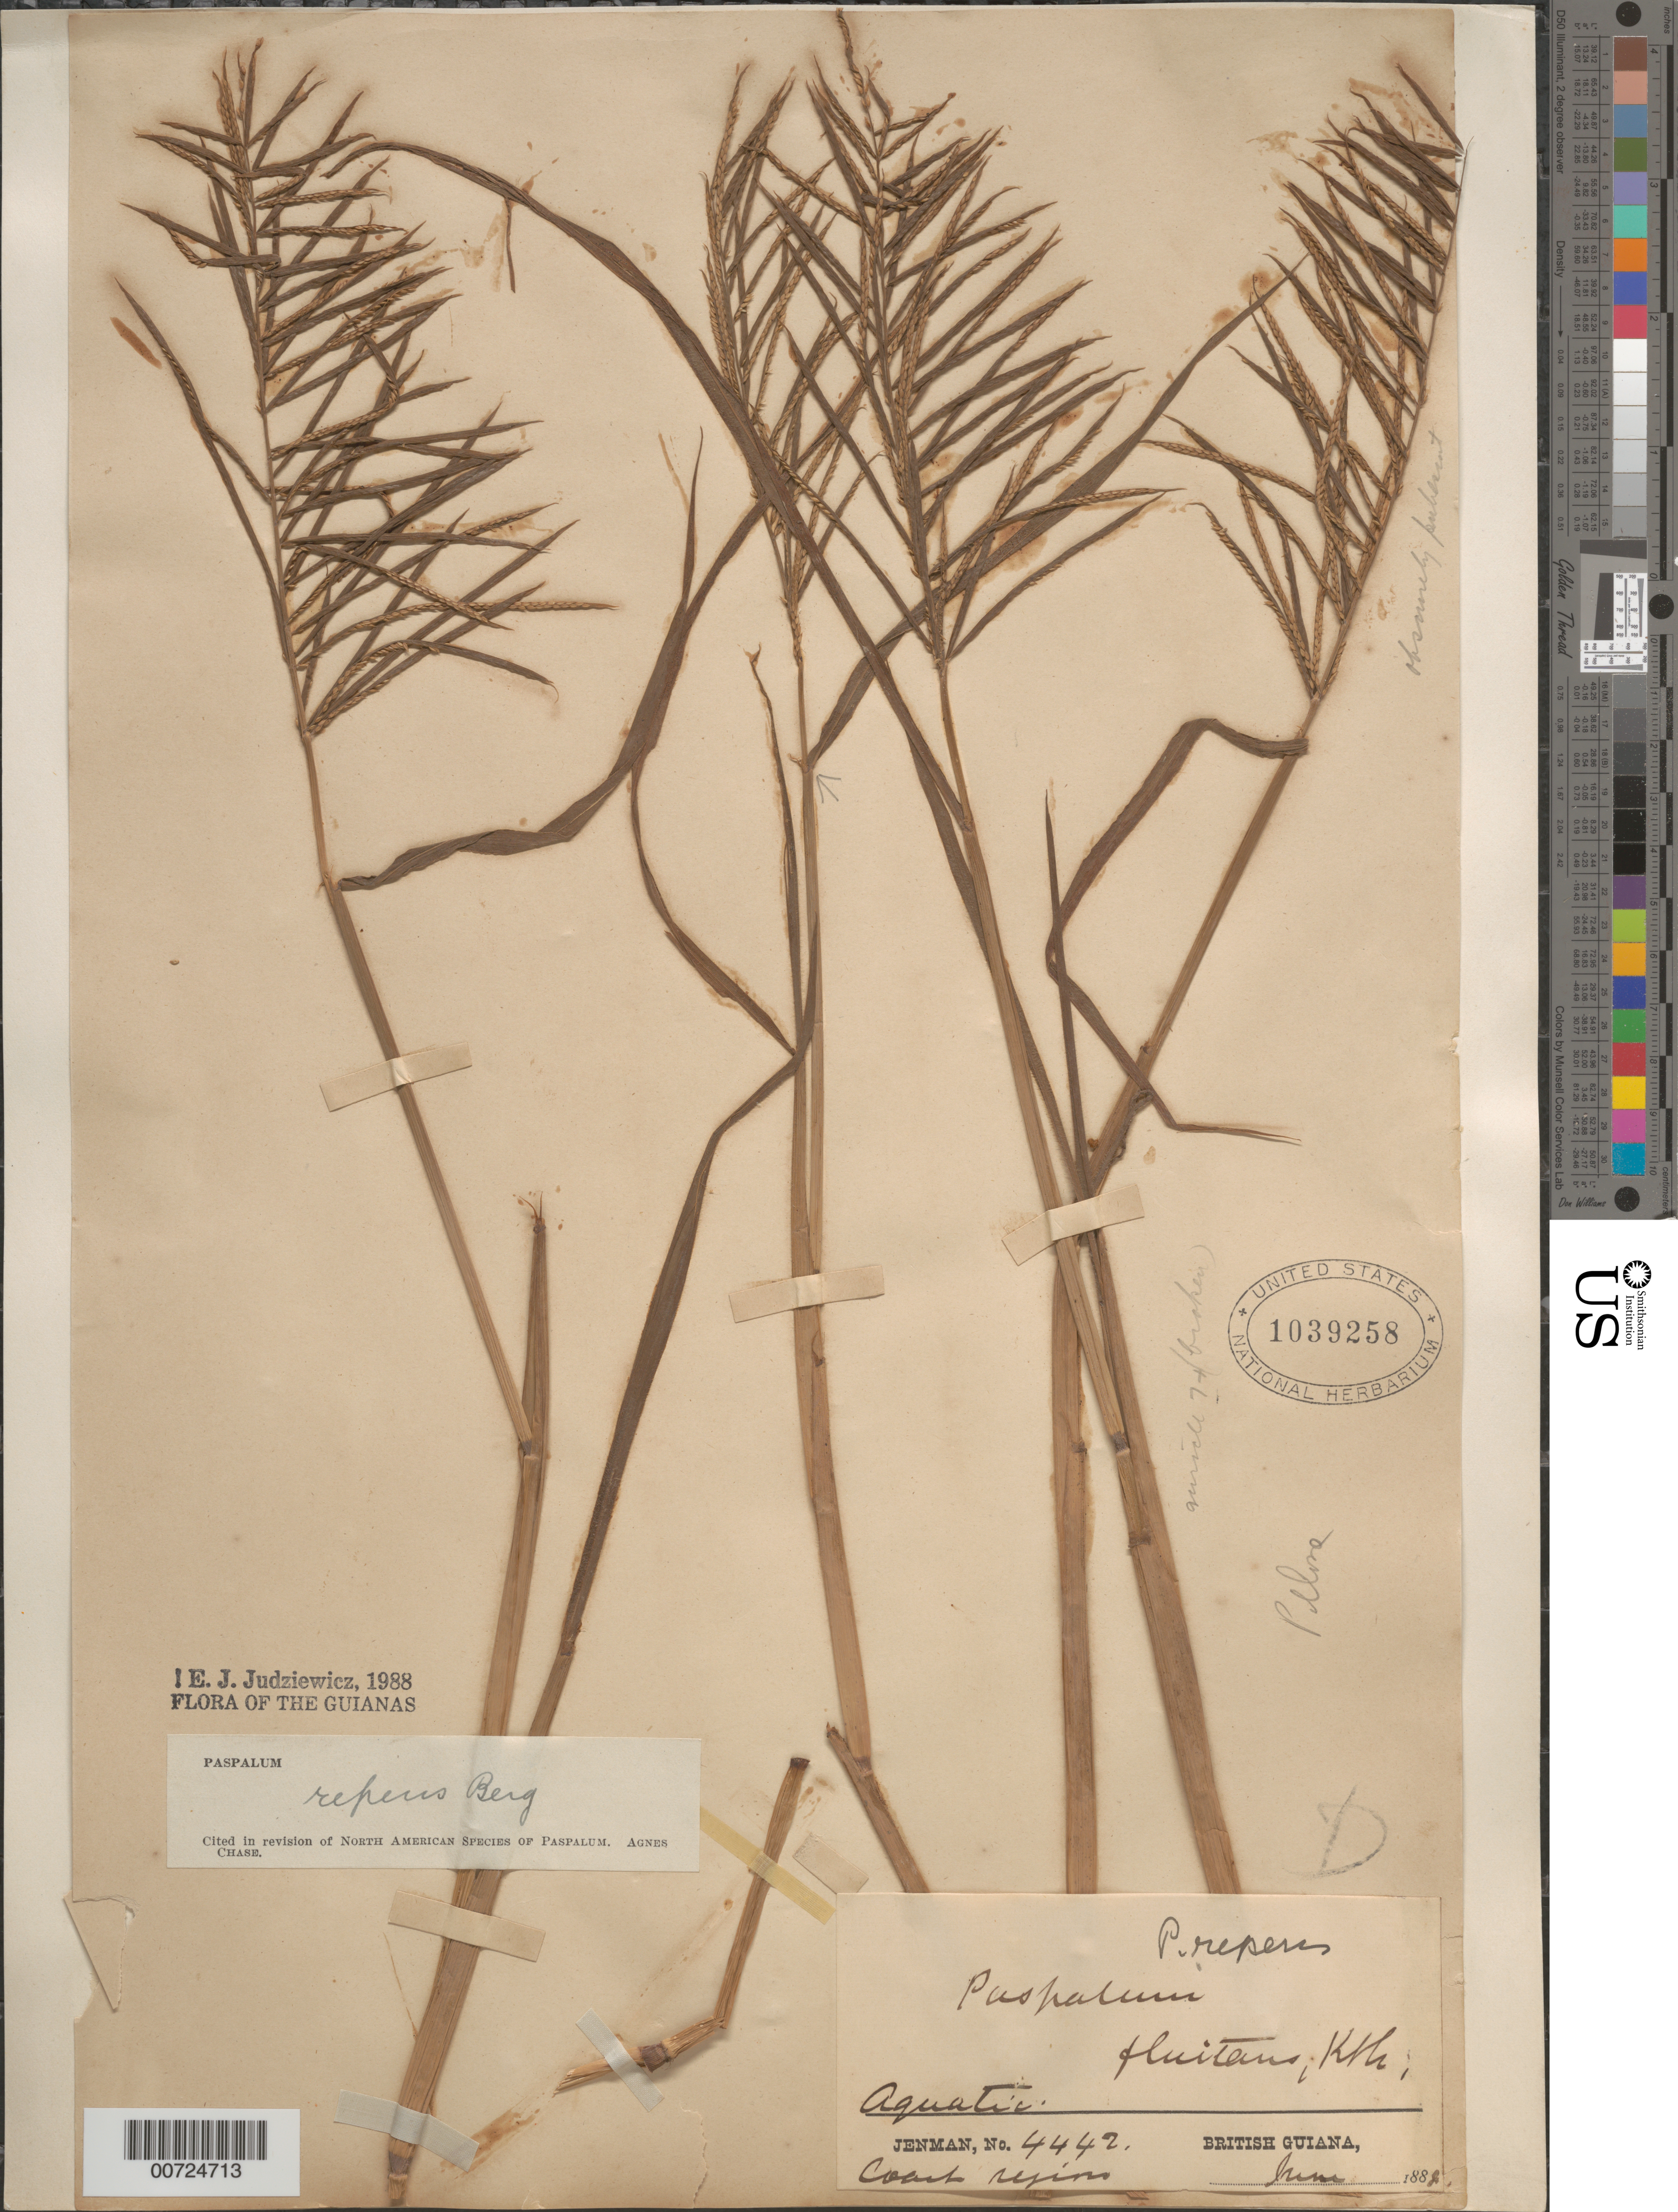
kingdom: Plantae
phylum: Tracheophyta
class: Liliopsida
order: Poales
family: Poaceae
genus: Paspalum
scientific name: Paspalum repens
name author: P.J. Bergius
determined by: Judziewicz, E. J.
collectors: G. S. Jenman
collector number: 4442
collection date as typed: June 1888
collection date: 1888-06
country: Guyana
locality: Coast Region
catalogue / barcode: US 1039258